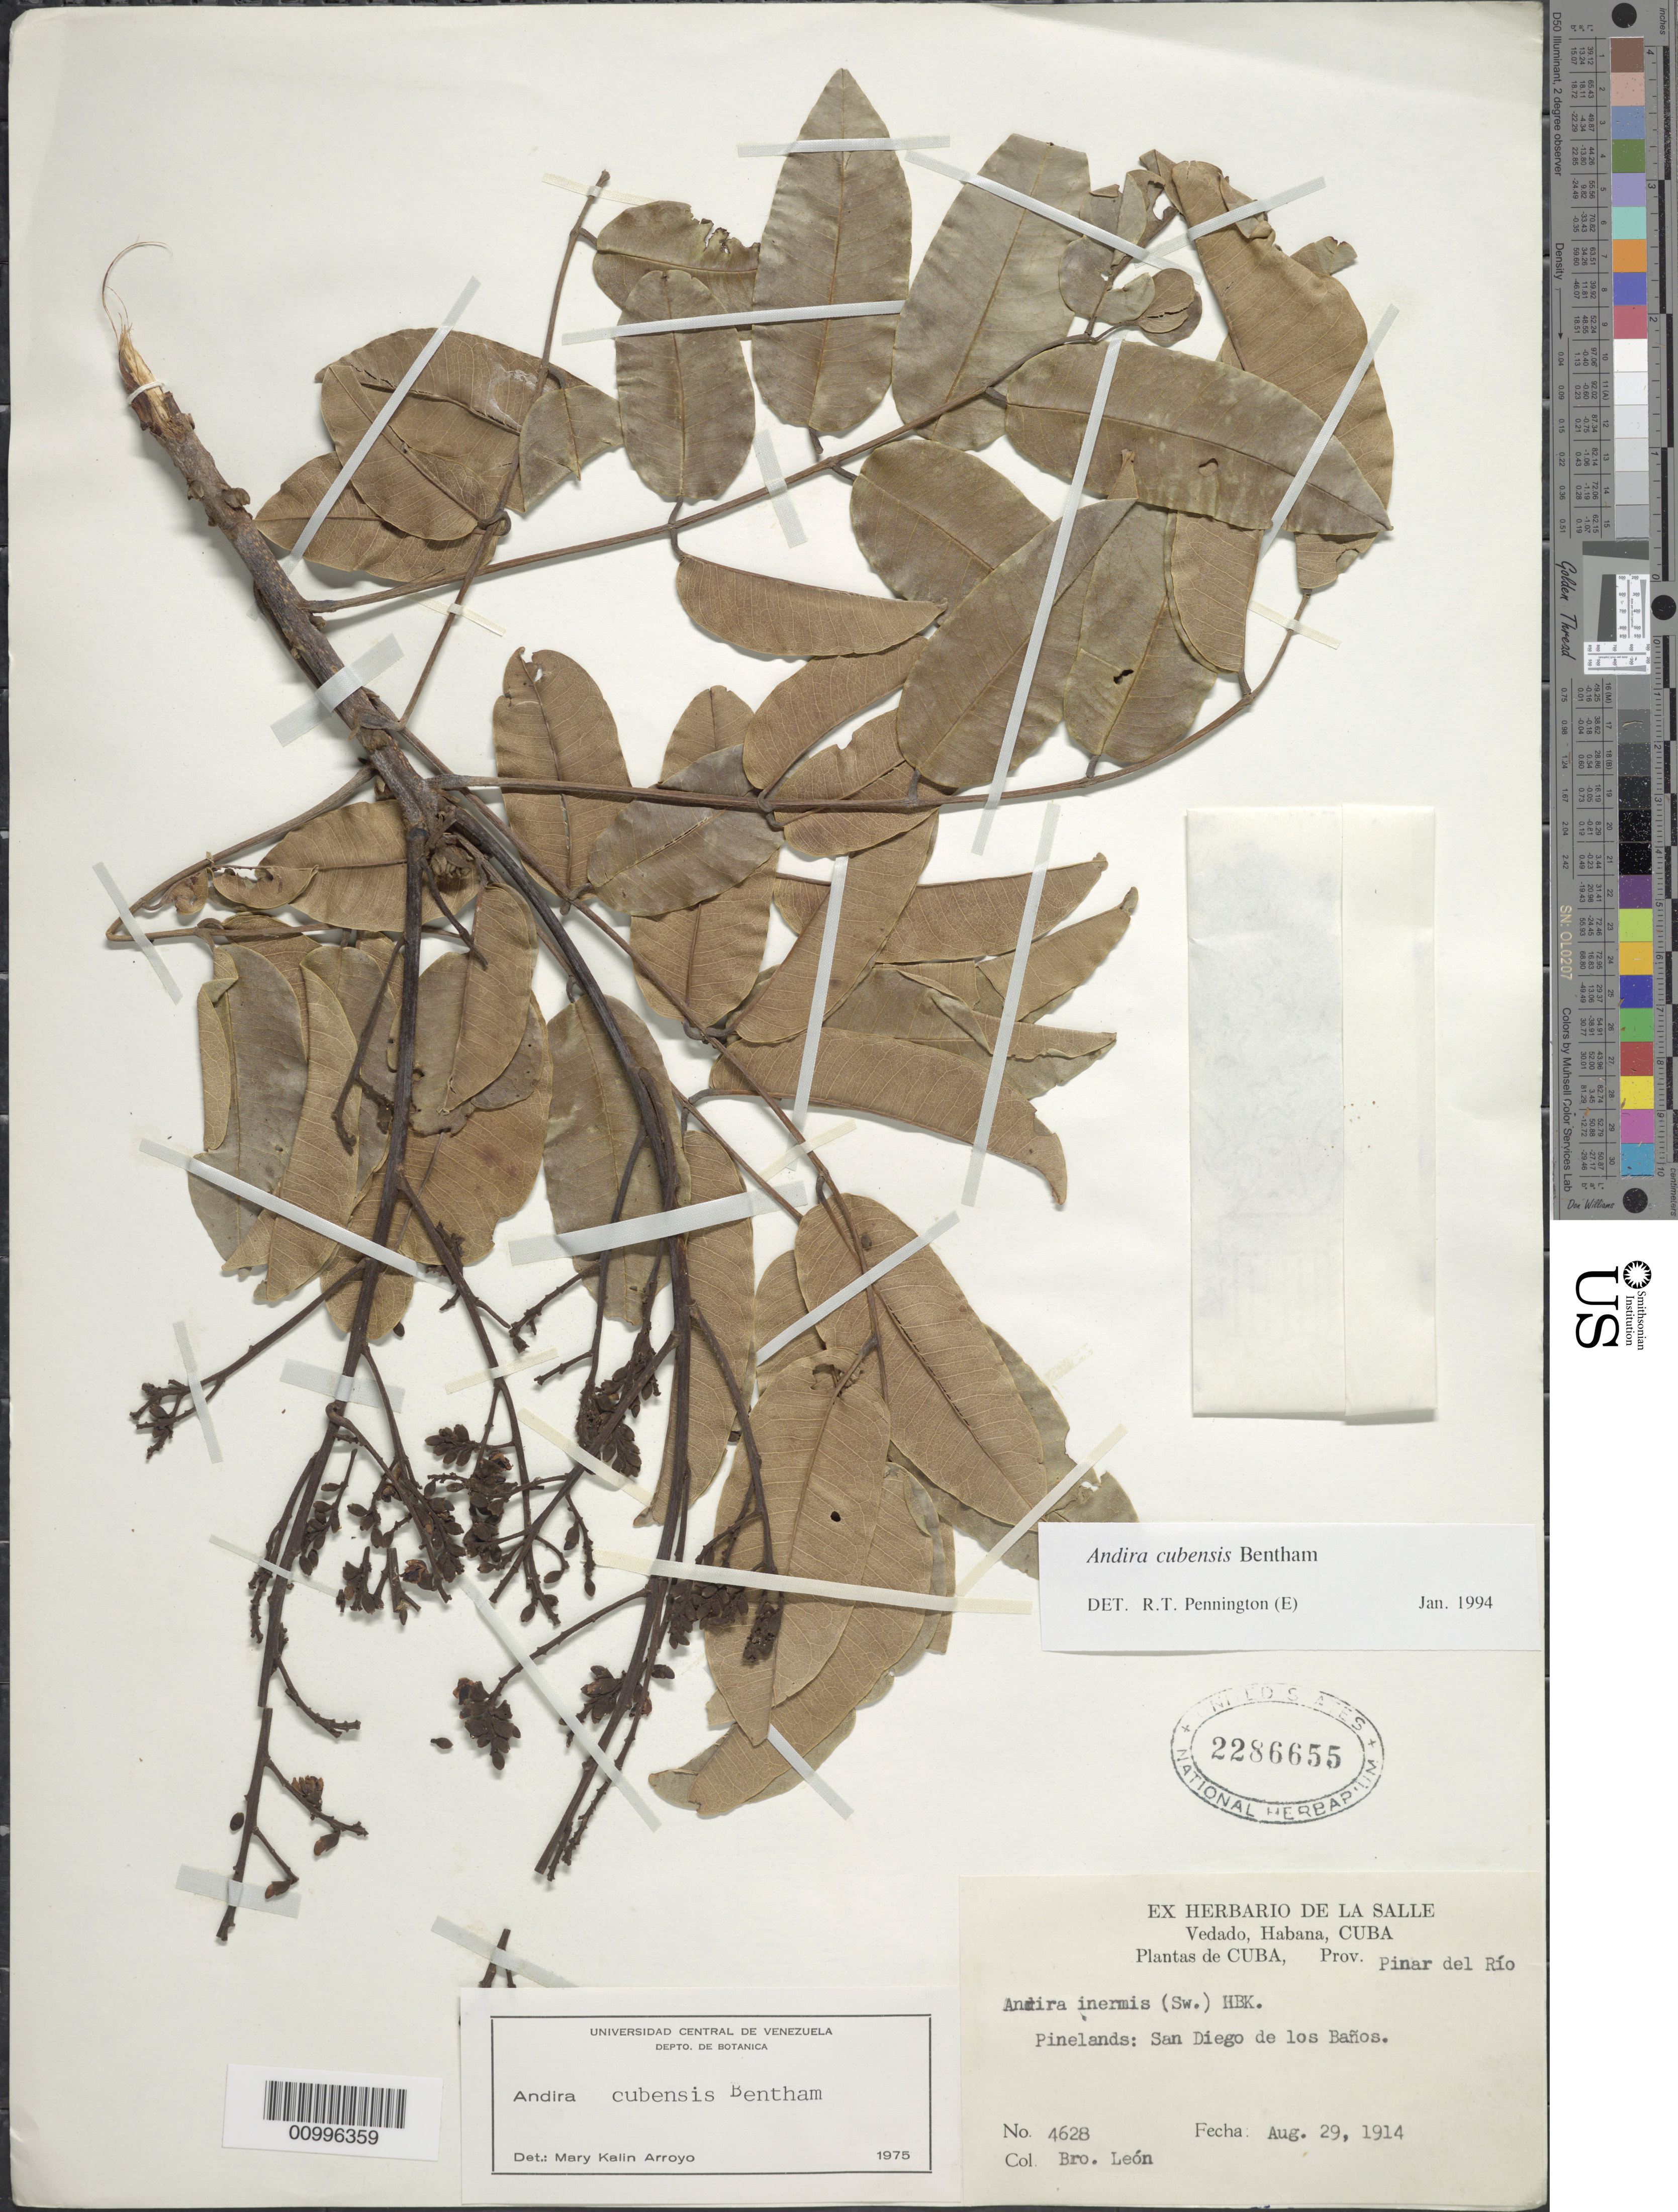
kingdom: Plantae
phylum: Tracheophyta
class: Magnoliopsida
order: Fabales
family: Fabaceae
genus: Andira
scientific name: Andira cubensis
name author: Benth.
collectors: Bro. León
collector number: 4628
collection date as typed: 29 Aug 1914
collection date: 1914-08-29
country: Cuba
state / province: Pinar del Rio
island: Cuba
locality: Pinelands; San Diego de los Banos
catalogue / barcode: US 2286655